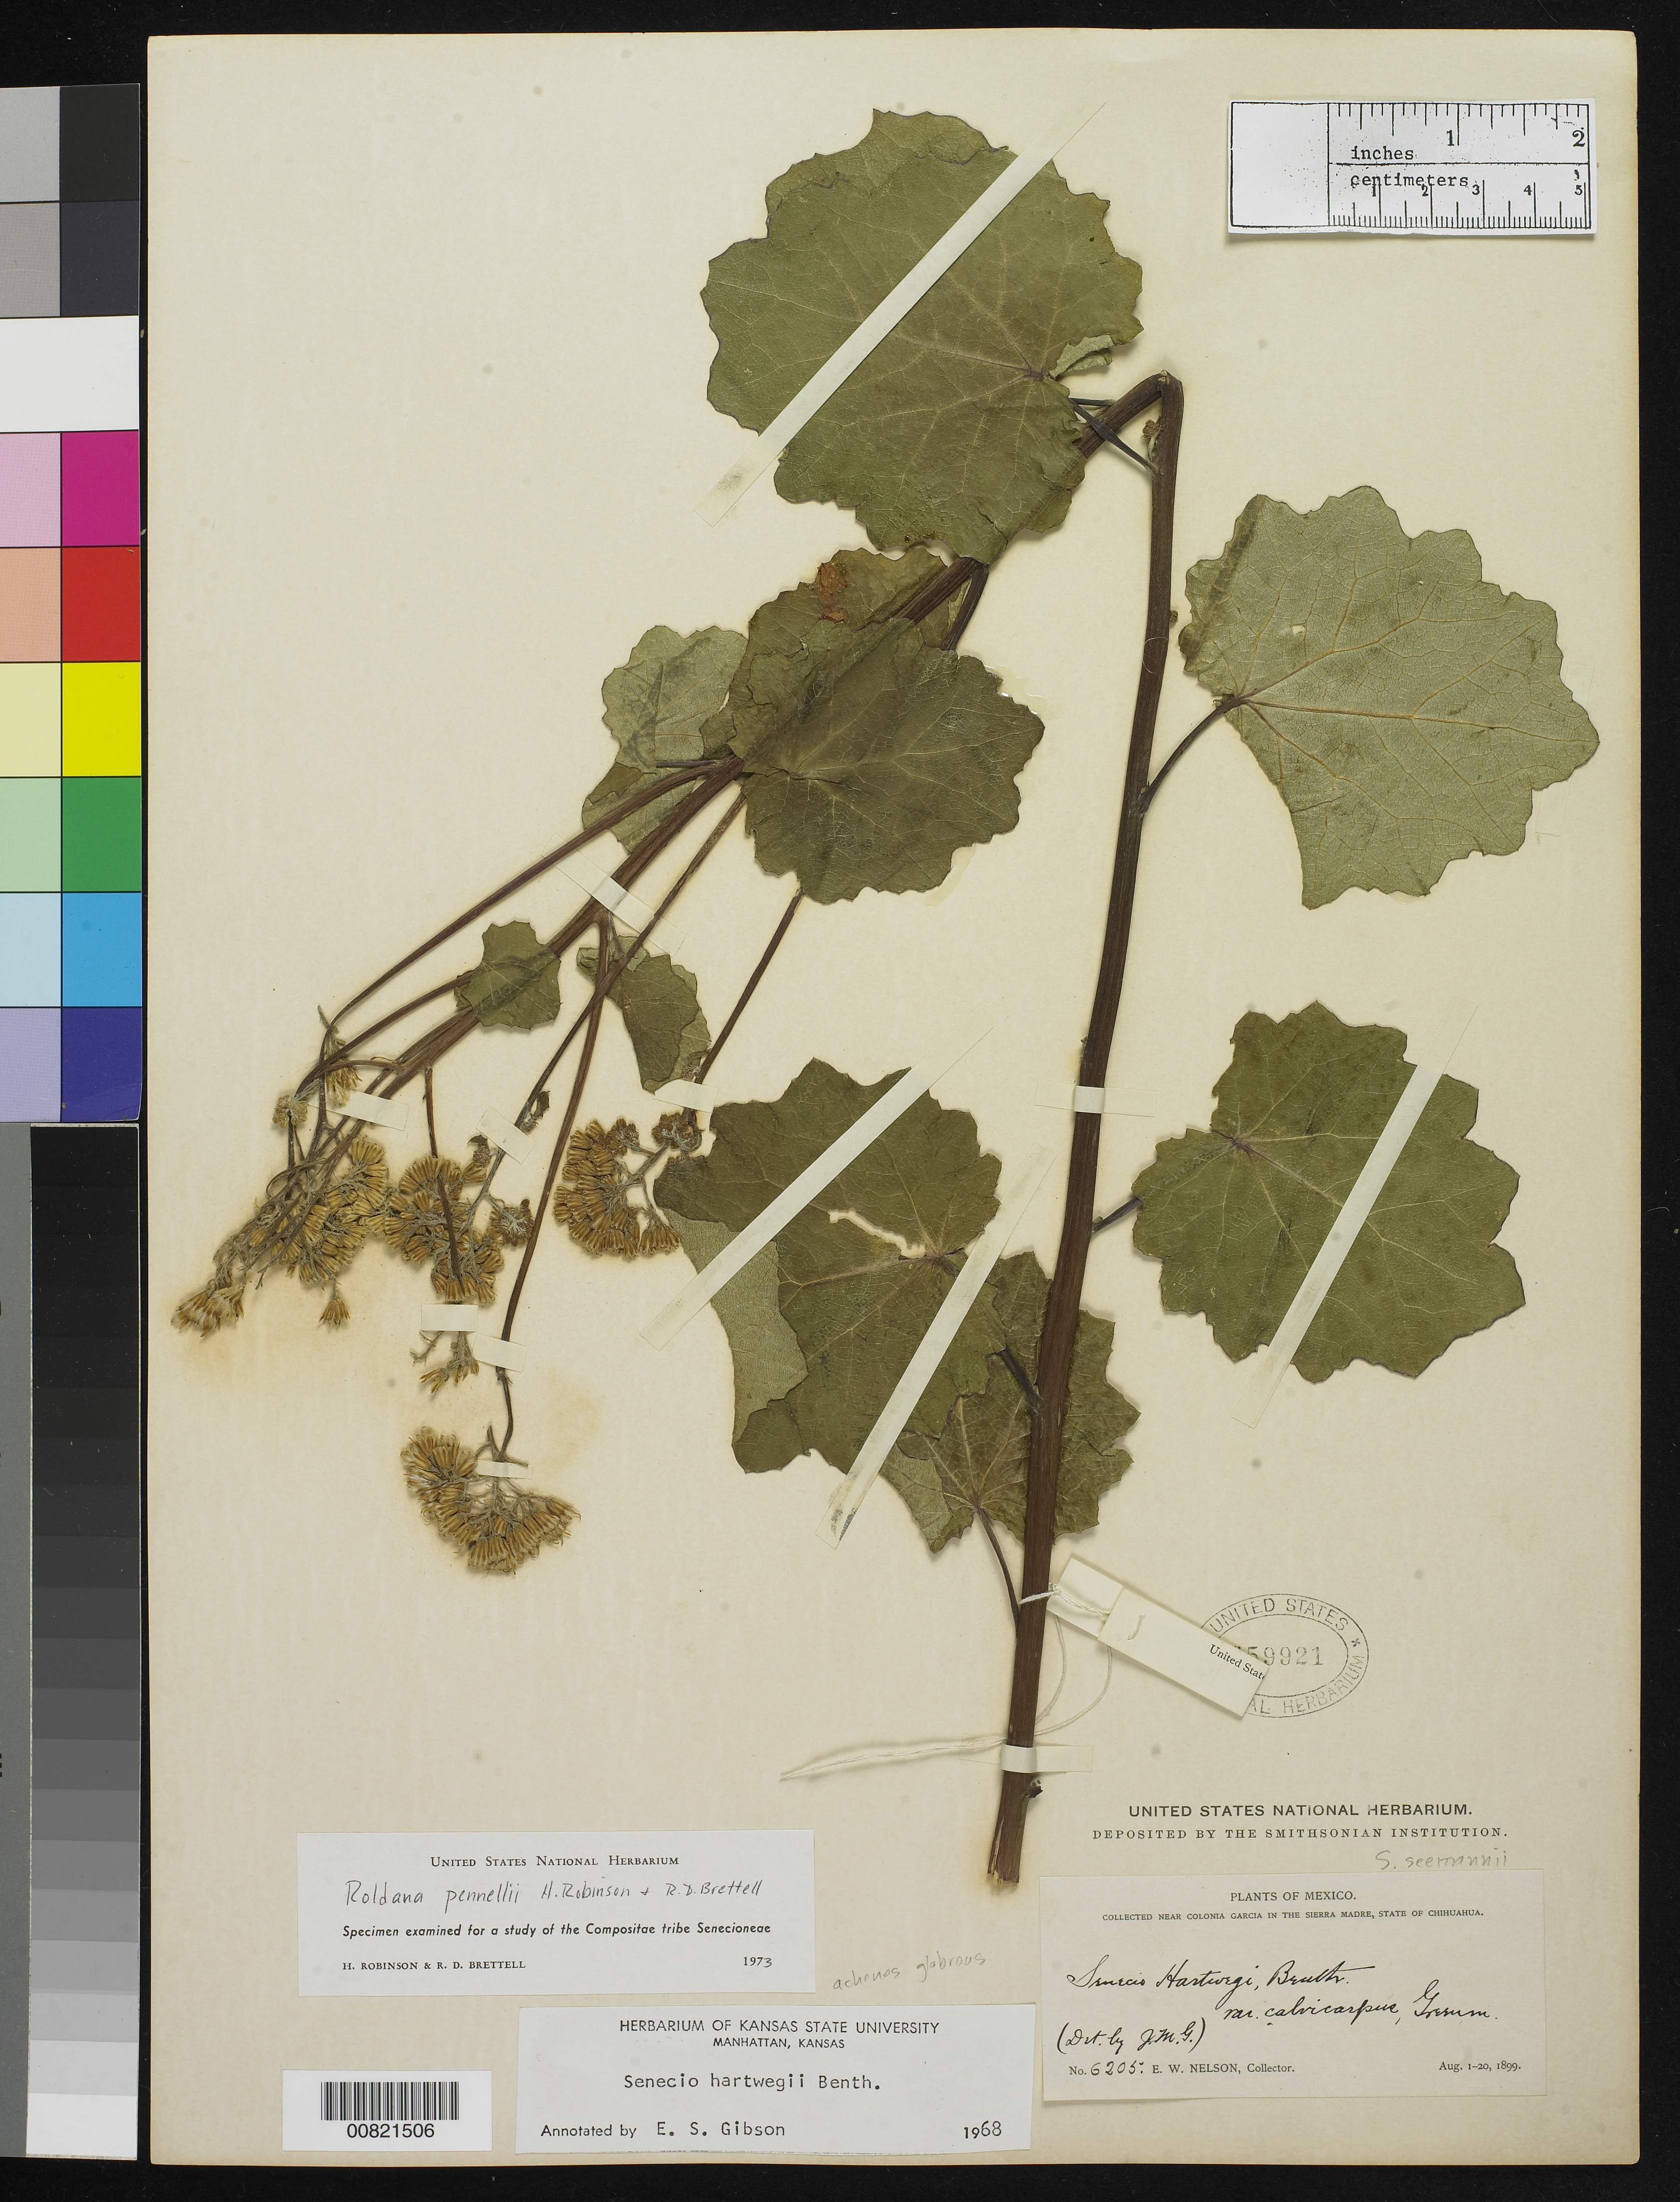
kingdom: Plantae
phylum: Tracheophyta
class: Magnoliopsida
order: Asterales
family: Asteraceae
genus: Roldana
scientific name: Roldana pennellii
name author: H. Rob. & Brettell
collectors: E. W. Nelson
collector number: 6205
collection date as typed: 01 Aug 1899 to 20 Aug 1899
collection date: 1899-08-01/1899-08-20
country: Mexico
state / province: Chihuahua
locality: Near Colonia García in the Sierra Madre, Chihuahua.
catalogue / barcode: US 359921